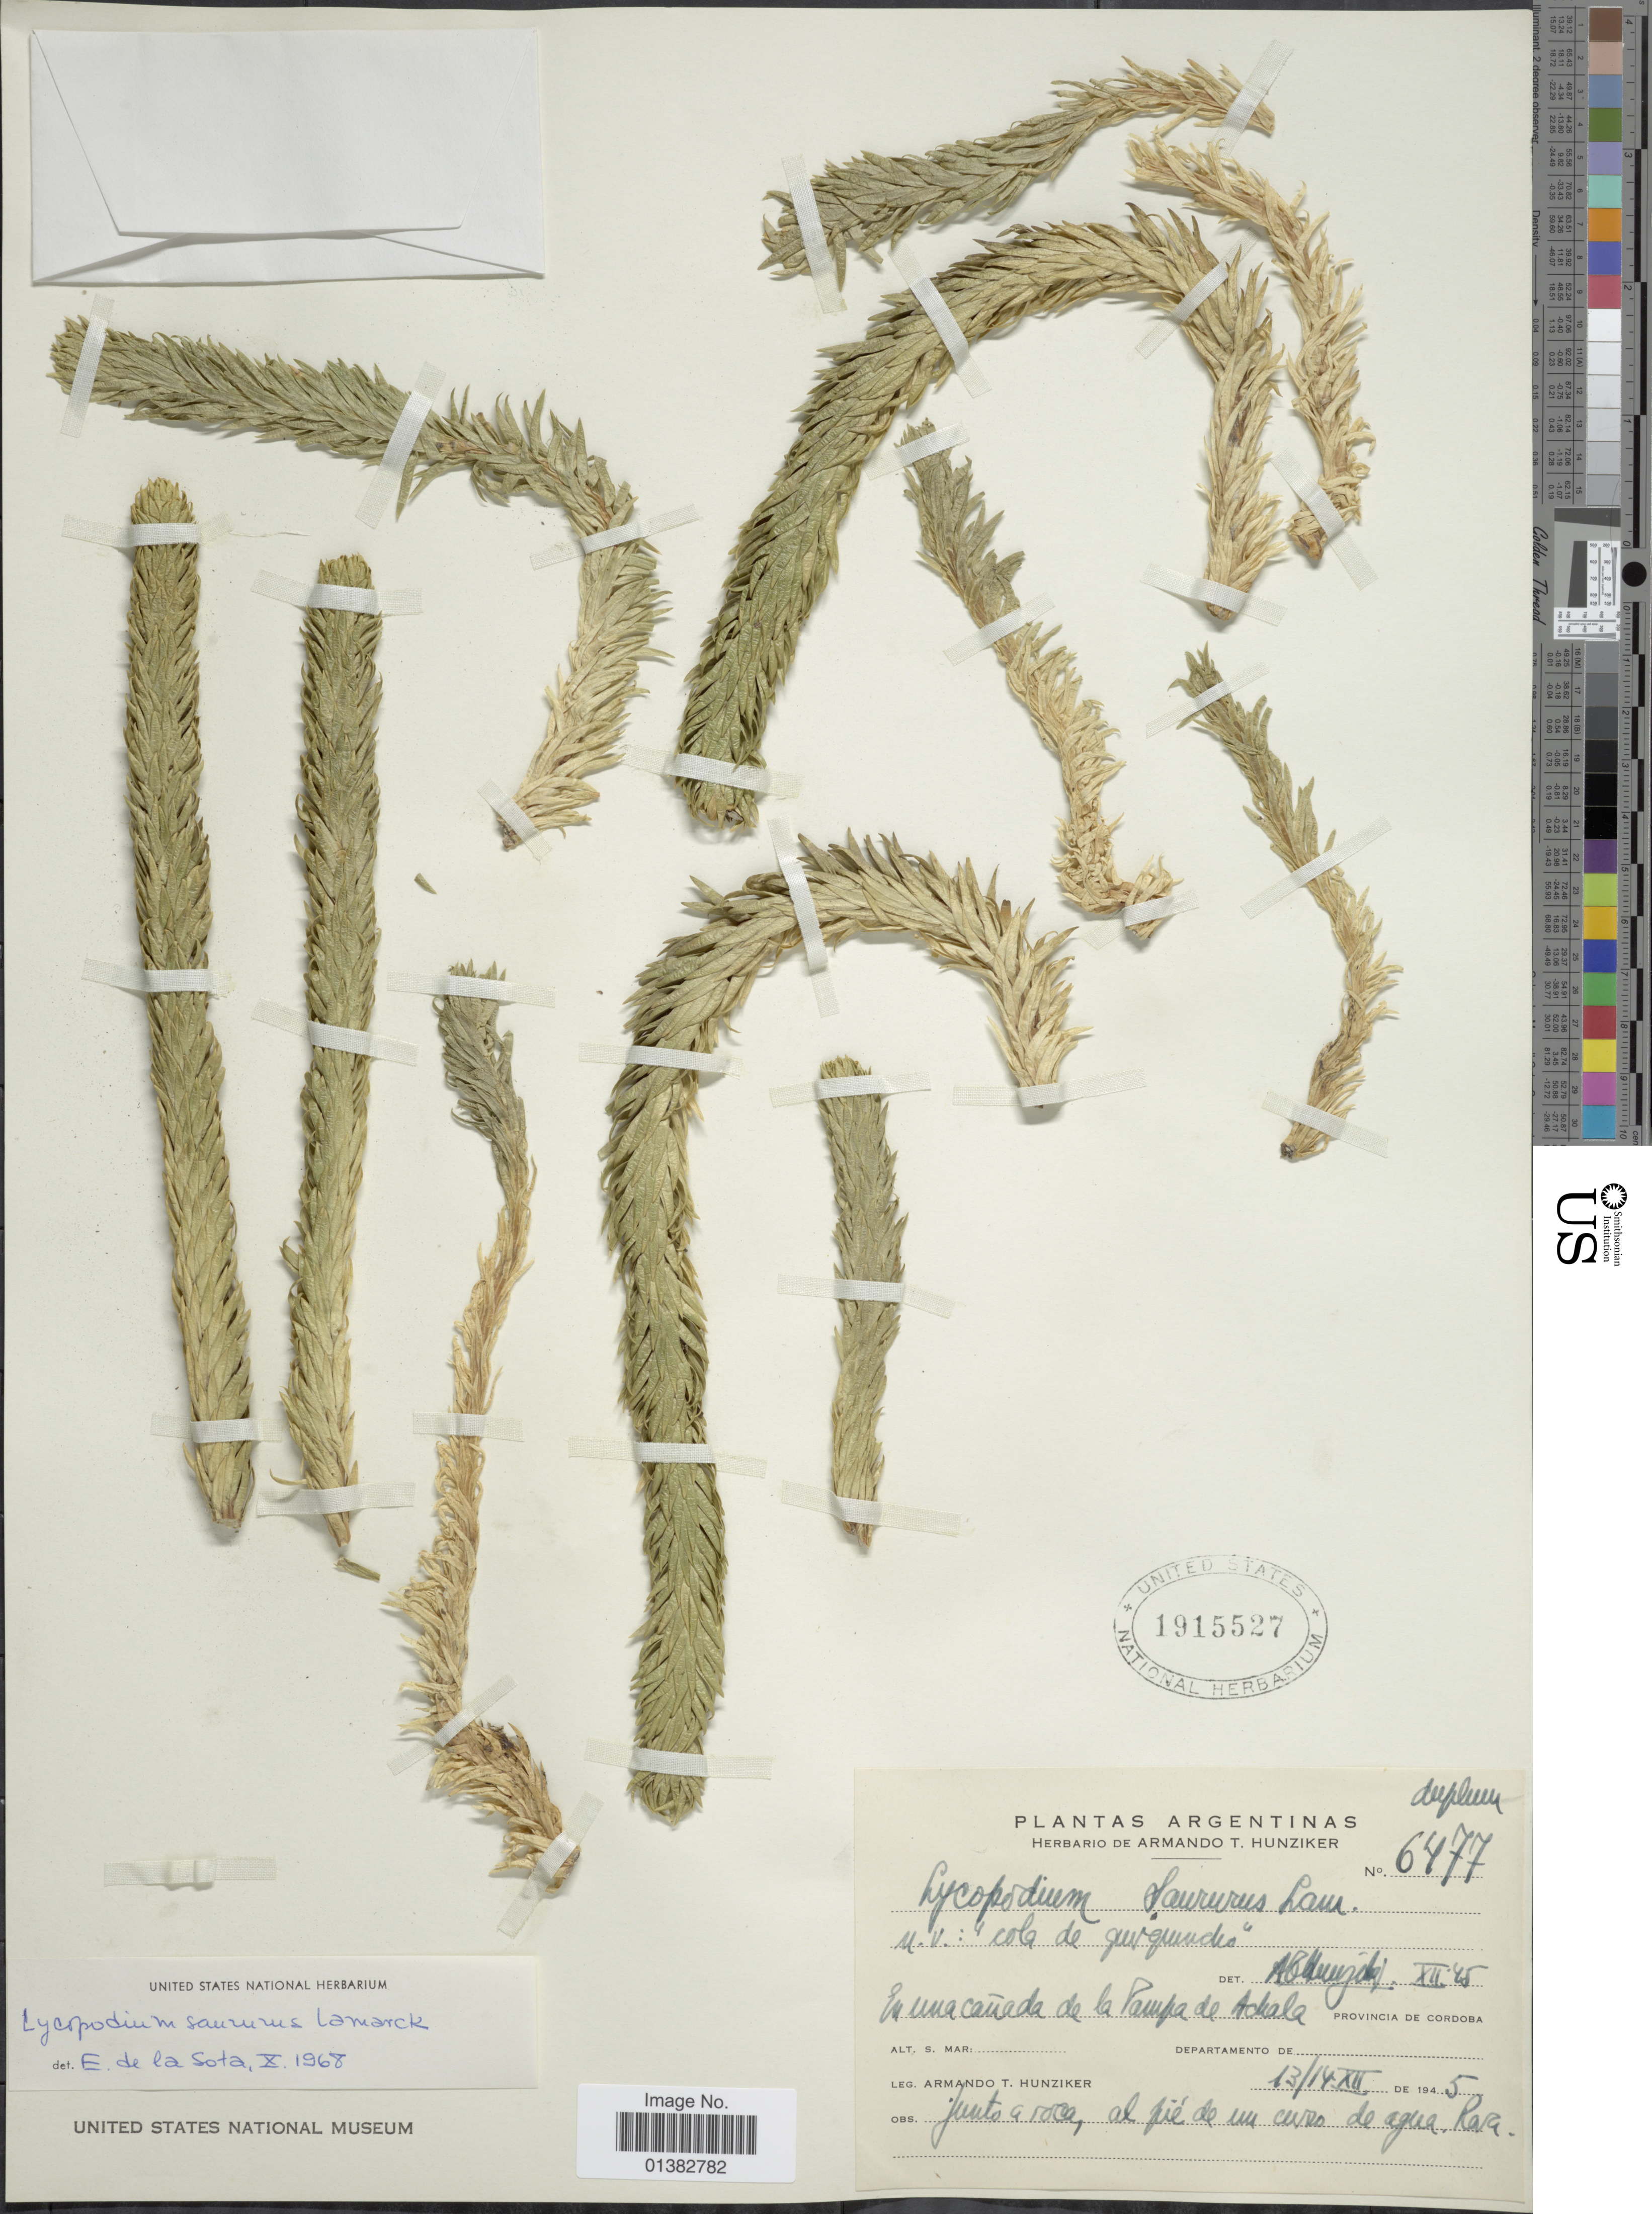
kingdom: Plantae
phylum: Tracheophyta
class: Lycopodiopsida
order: Lycopodiales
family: Lycopodiaceae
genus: Phlegmariurus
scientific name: Phlegmariurus saururus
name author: (Lam.) B. Øllg.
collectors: A. T. Hunziker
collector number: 6477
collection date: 1945-12-13/1945-12-14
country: Argentina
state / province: Cordoba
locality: En una cañada de la Pampa de Achala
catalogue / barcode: US 1915527